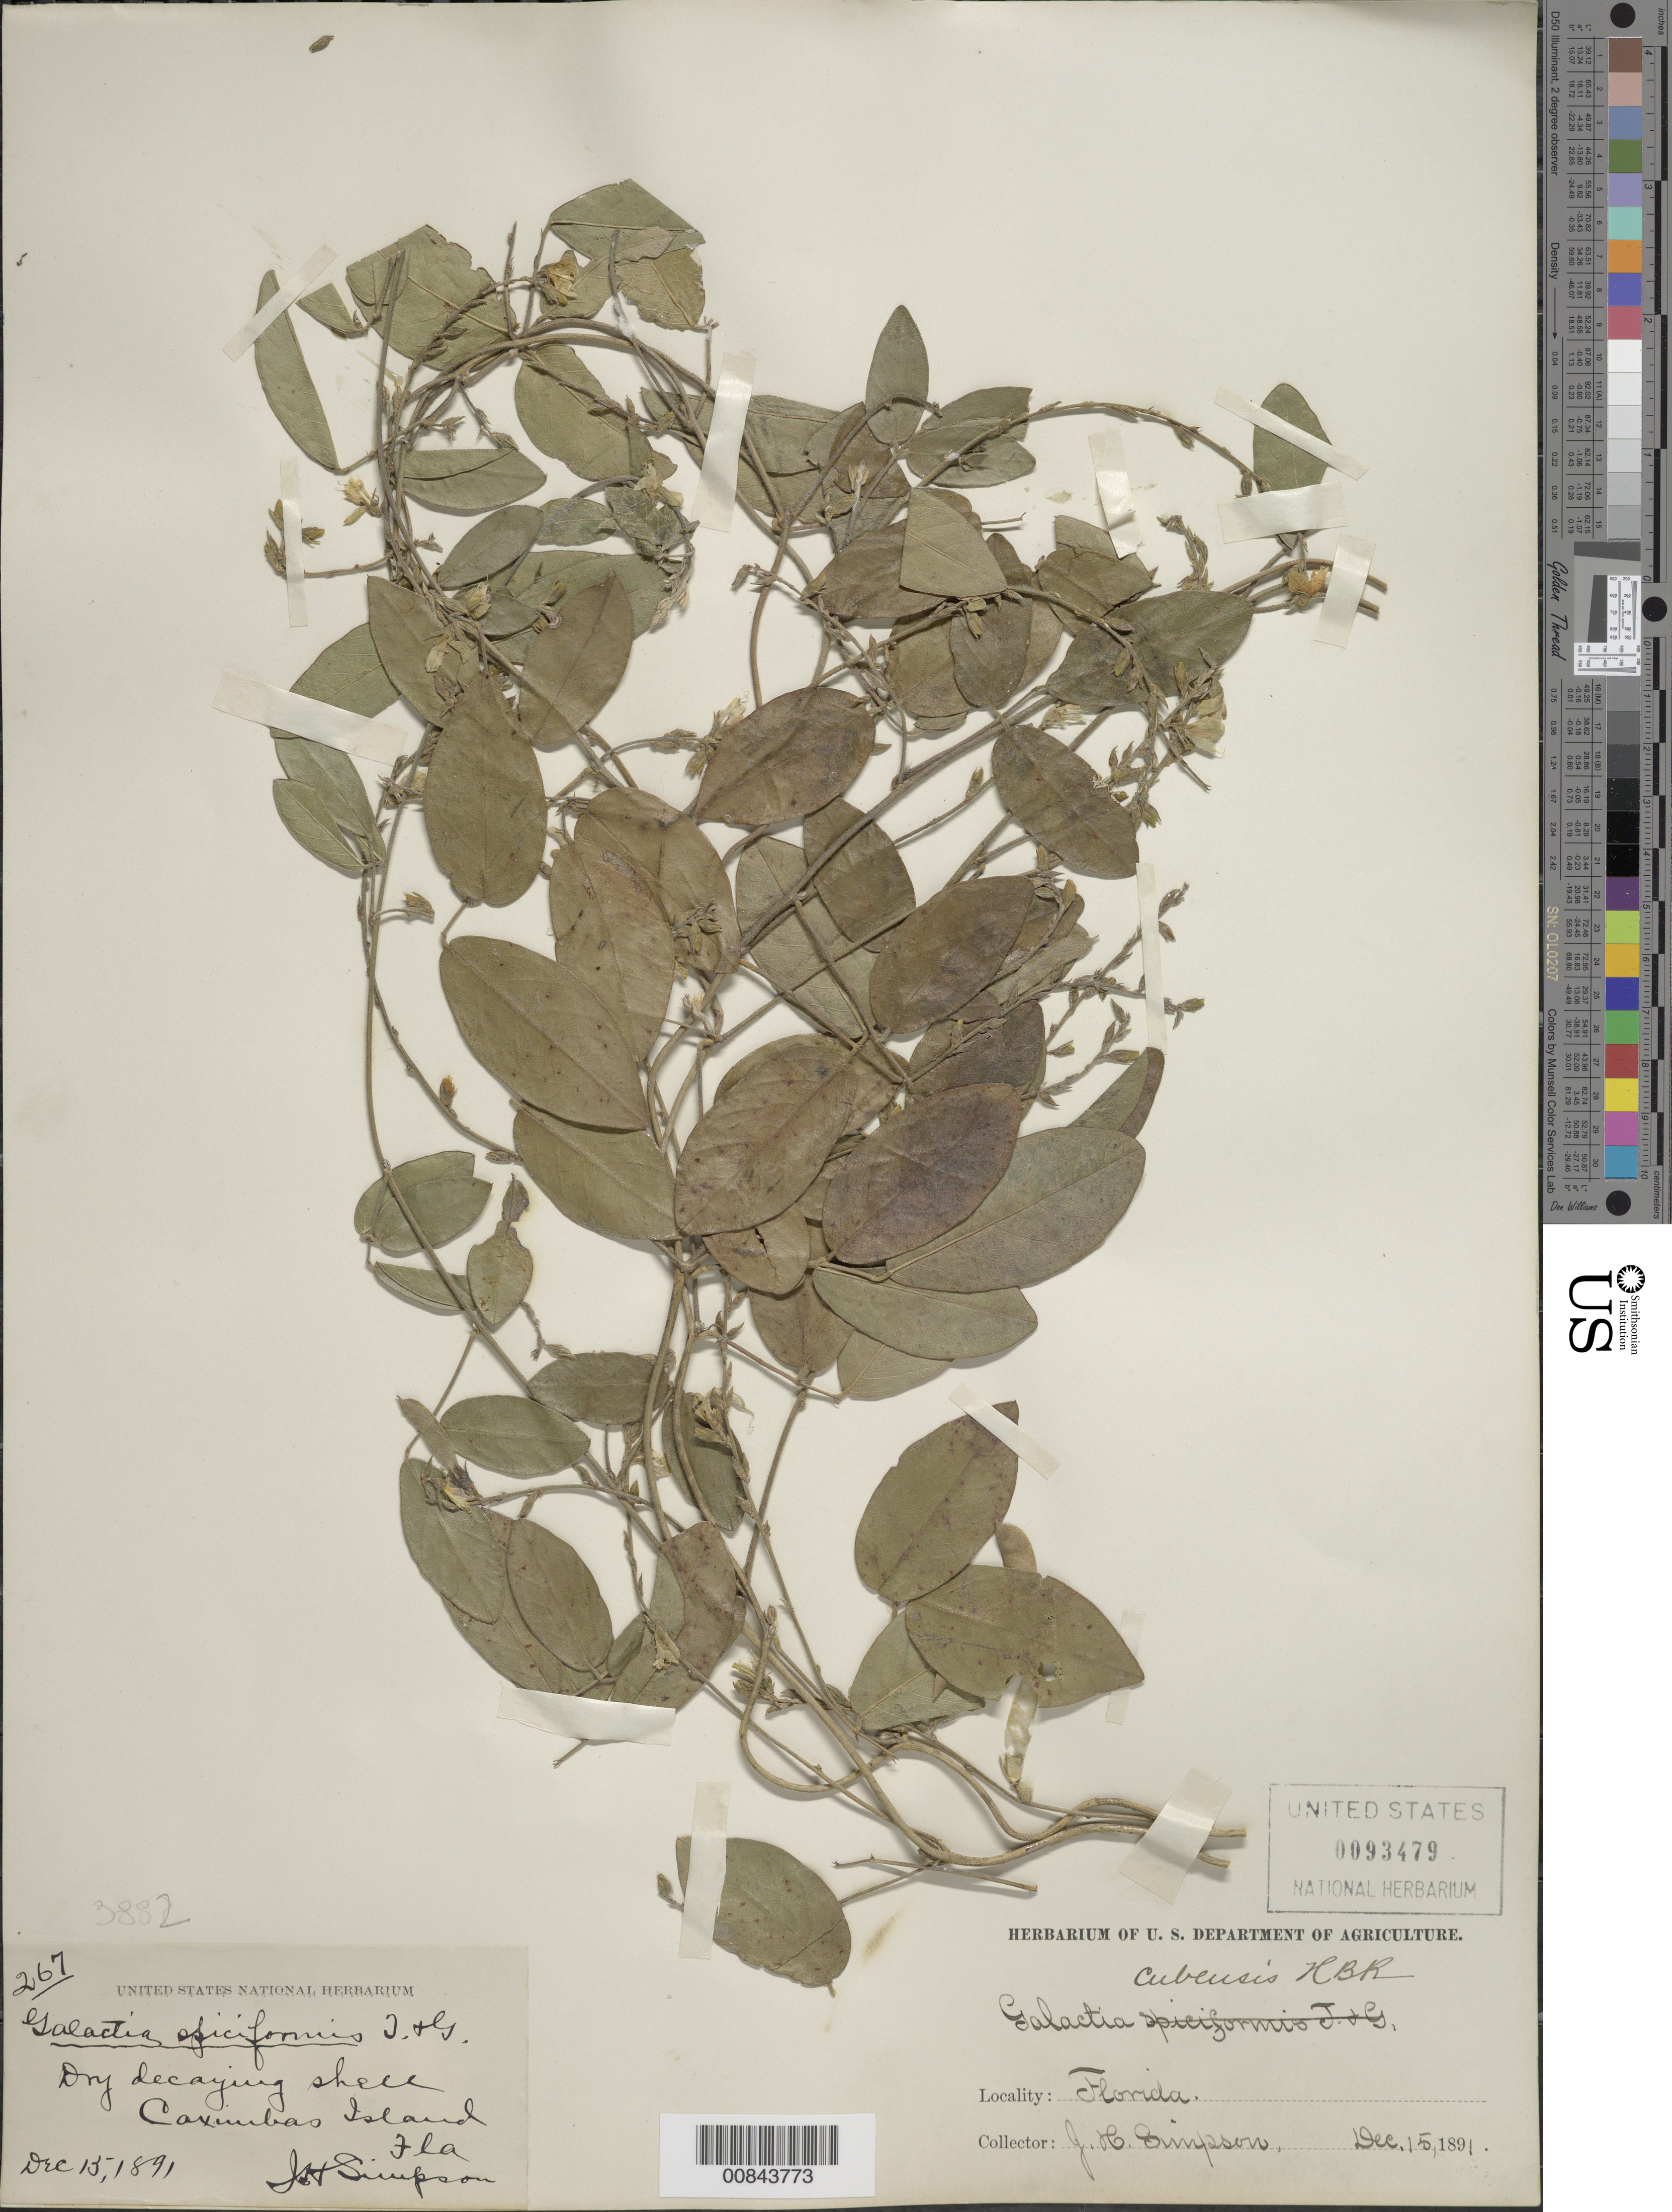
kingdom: Plantae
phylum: Tracheophyta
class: Magnoliopsida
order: Fabales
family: Fabaceae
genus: Galactia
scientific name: Galactia cubensis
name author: Kunth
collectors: J. H. Simpson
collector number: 267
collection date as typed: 15 Dec 1891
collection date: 1891-12-15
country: United States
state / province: Florida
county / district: Collier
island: Caximbas Island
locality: Caximbas Island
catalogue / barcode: US 934779